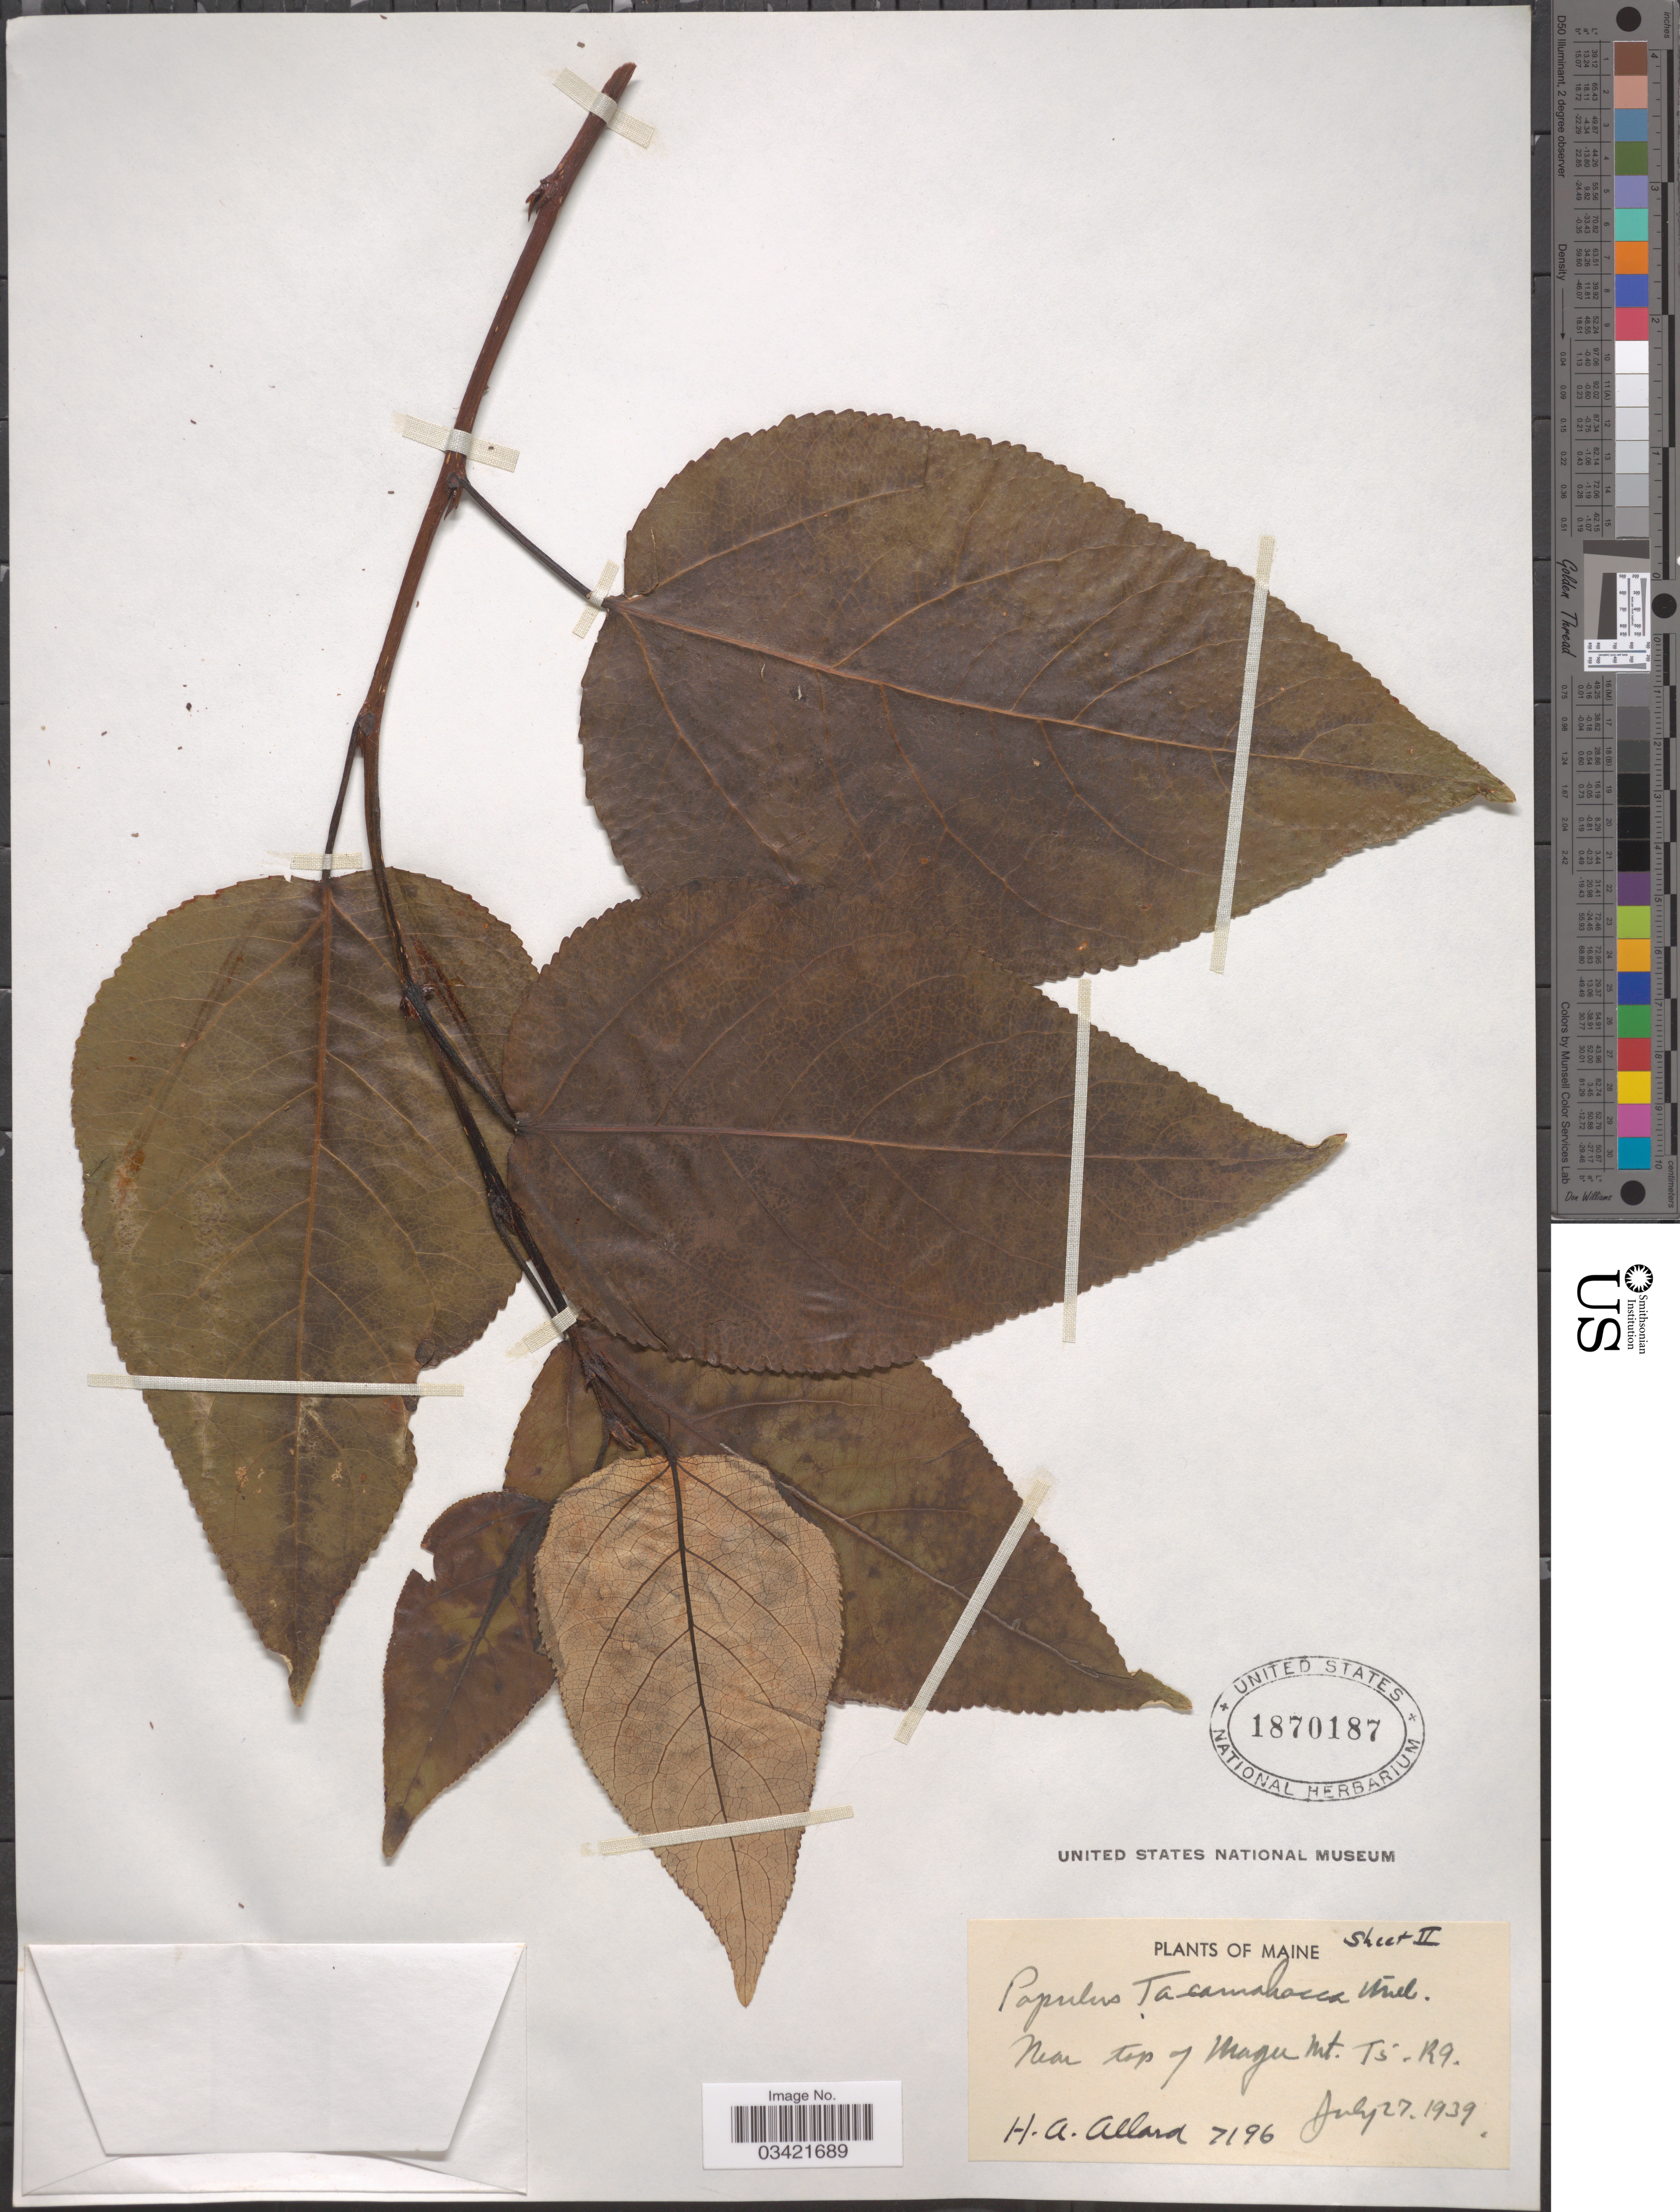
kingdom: Plantae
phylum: Tracheophyta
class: Magnoliopsida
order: Malpighiales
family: Salicaceae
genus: Populus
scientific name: Populus balsamifera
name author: L.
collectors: H. A. Allard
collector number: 7196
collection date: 1939-07-27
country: United States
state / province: Maine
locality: Near top of Magu Mt. T 5. R 9.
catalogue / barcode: US 1870187